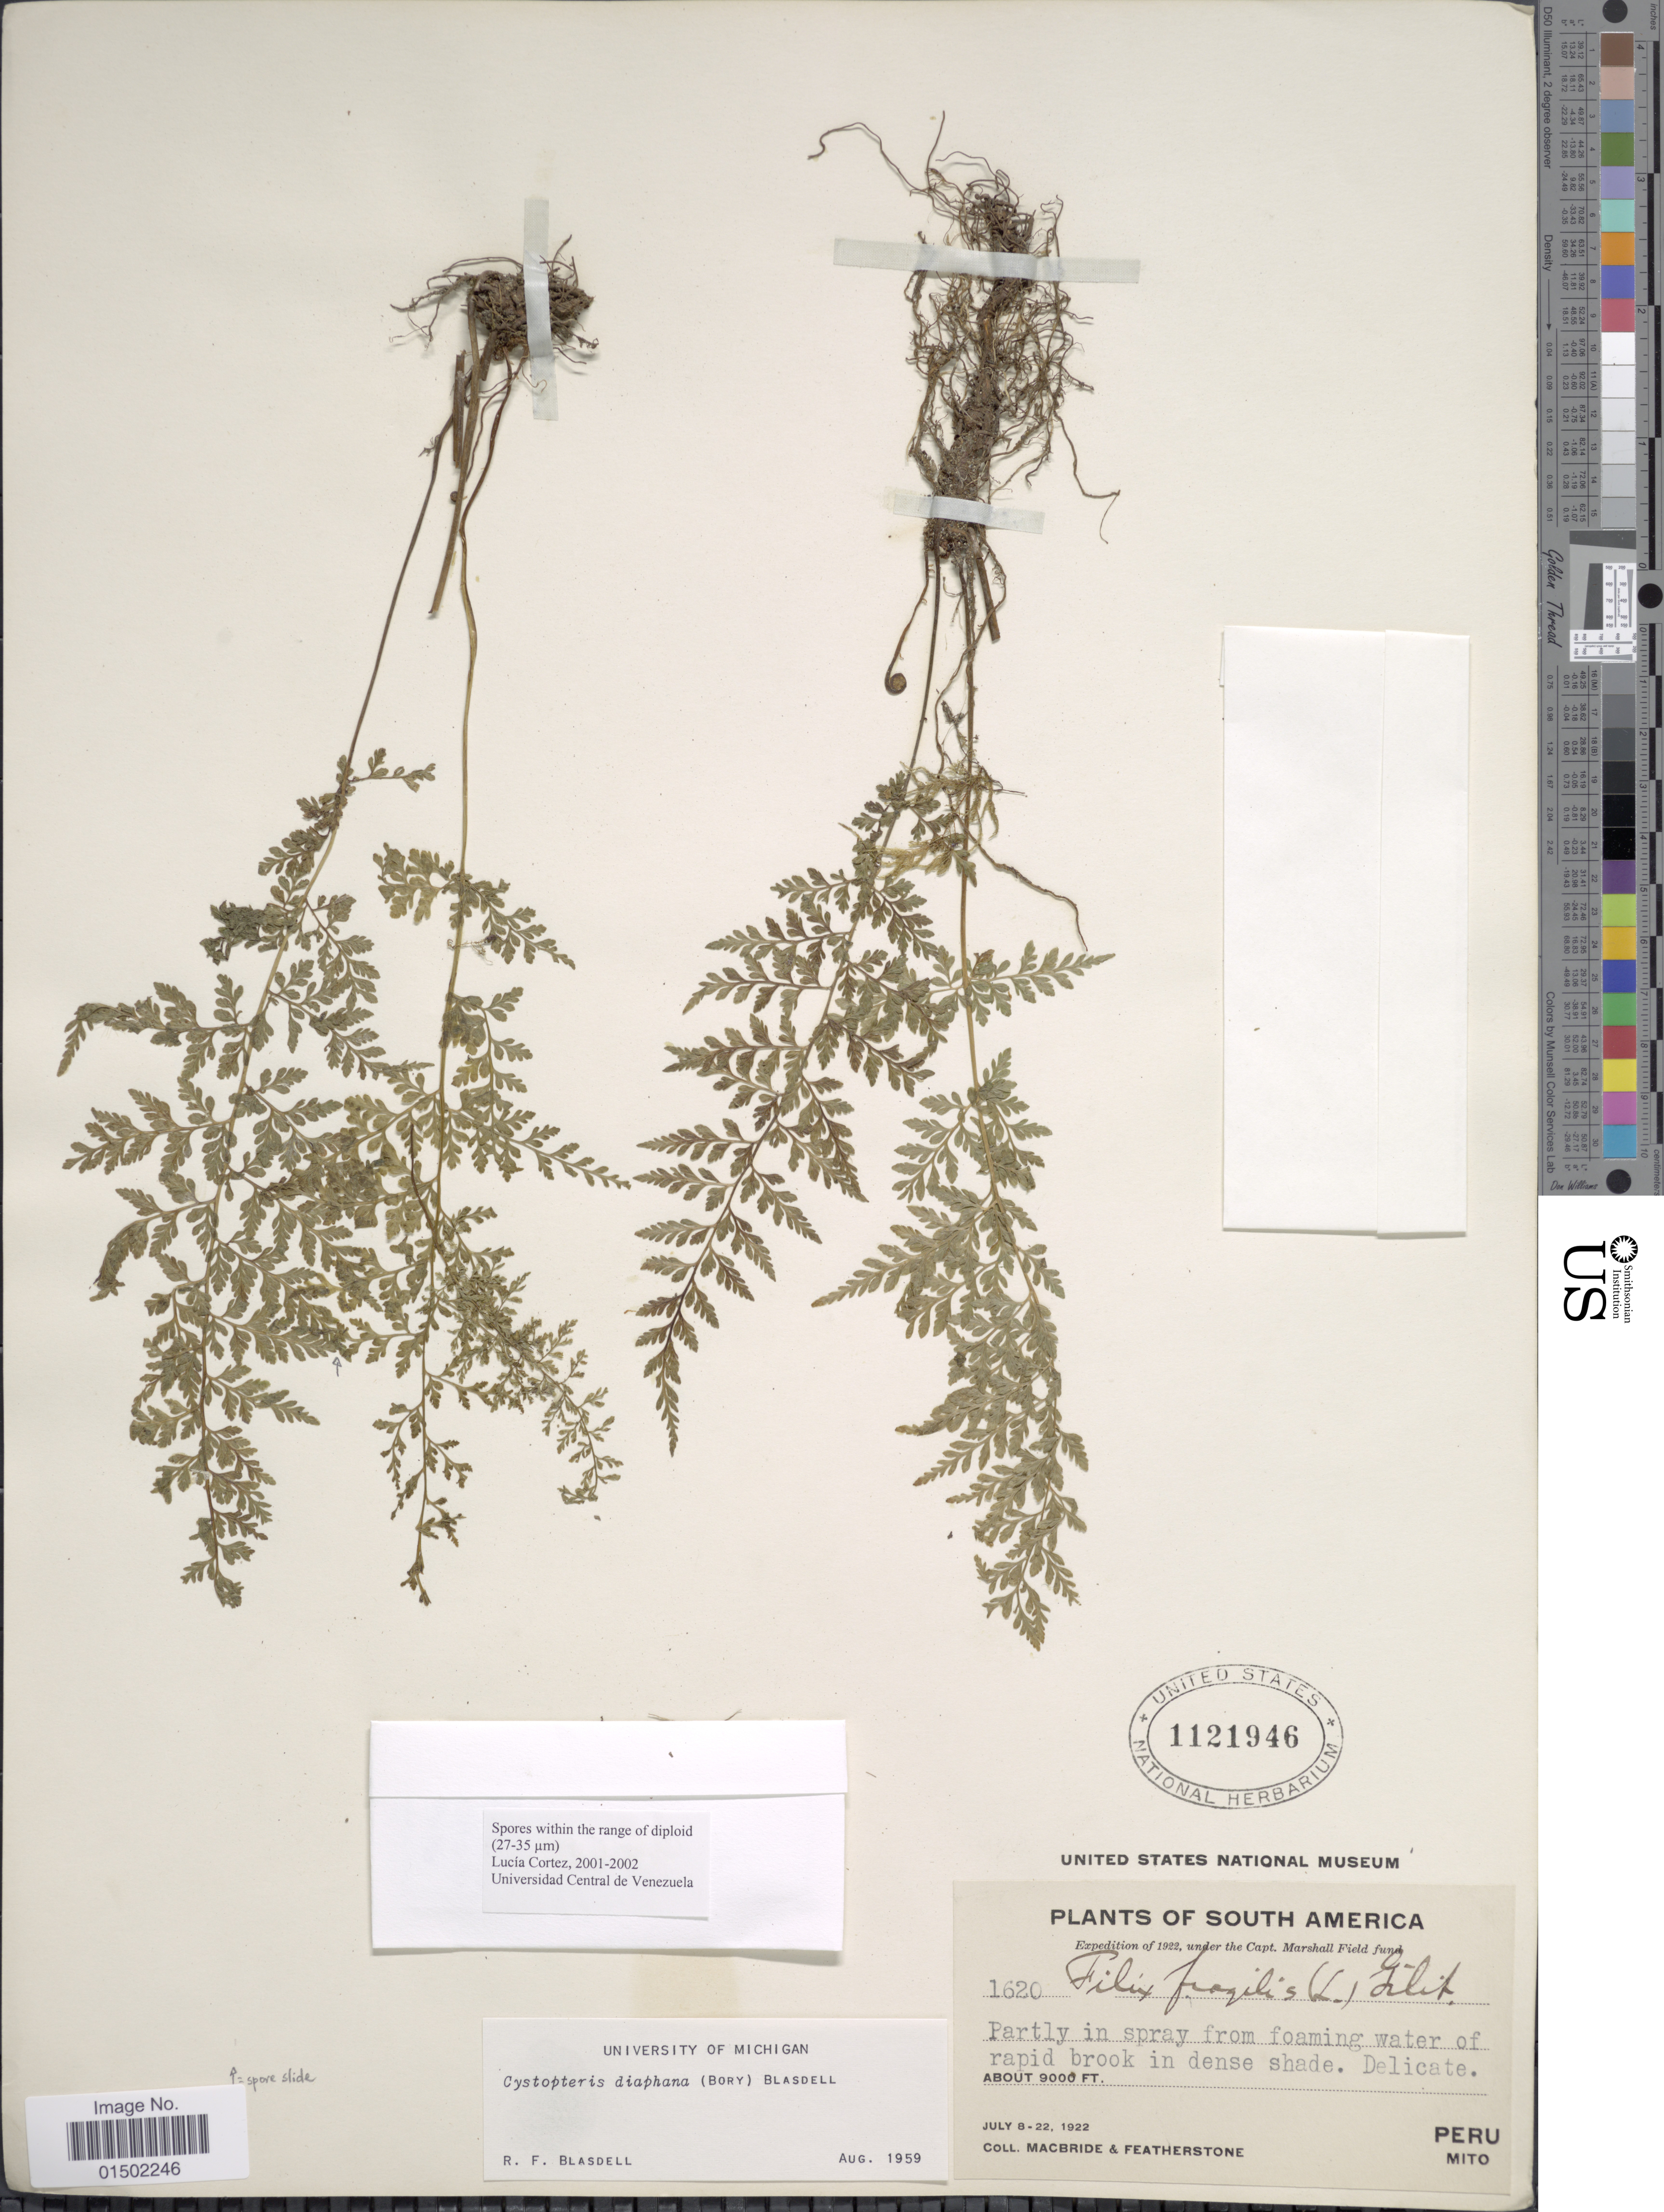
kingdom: Plantae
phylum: Tracheophyta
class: Polypodiopsida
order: Polypodiales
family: Cystopteridaceae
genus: Cystopteris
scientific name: Cystopteris diaphana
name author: (Bory) Blasdell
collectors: Macbride, -- & -. Featherstone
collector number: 1620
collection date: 1922-07-08/1922-07-22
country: Peru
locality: Mito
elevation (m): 2438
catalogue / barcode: US 1121946